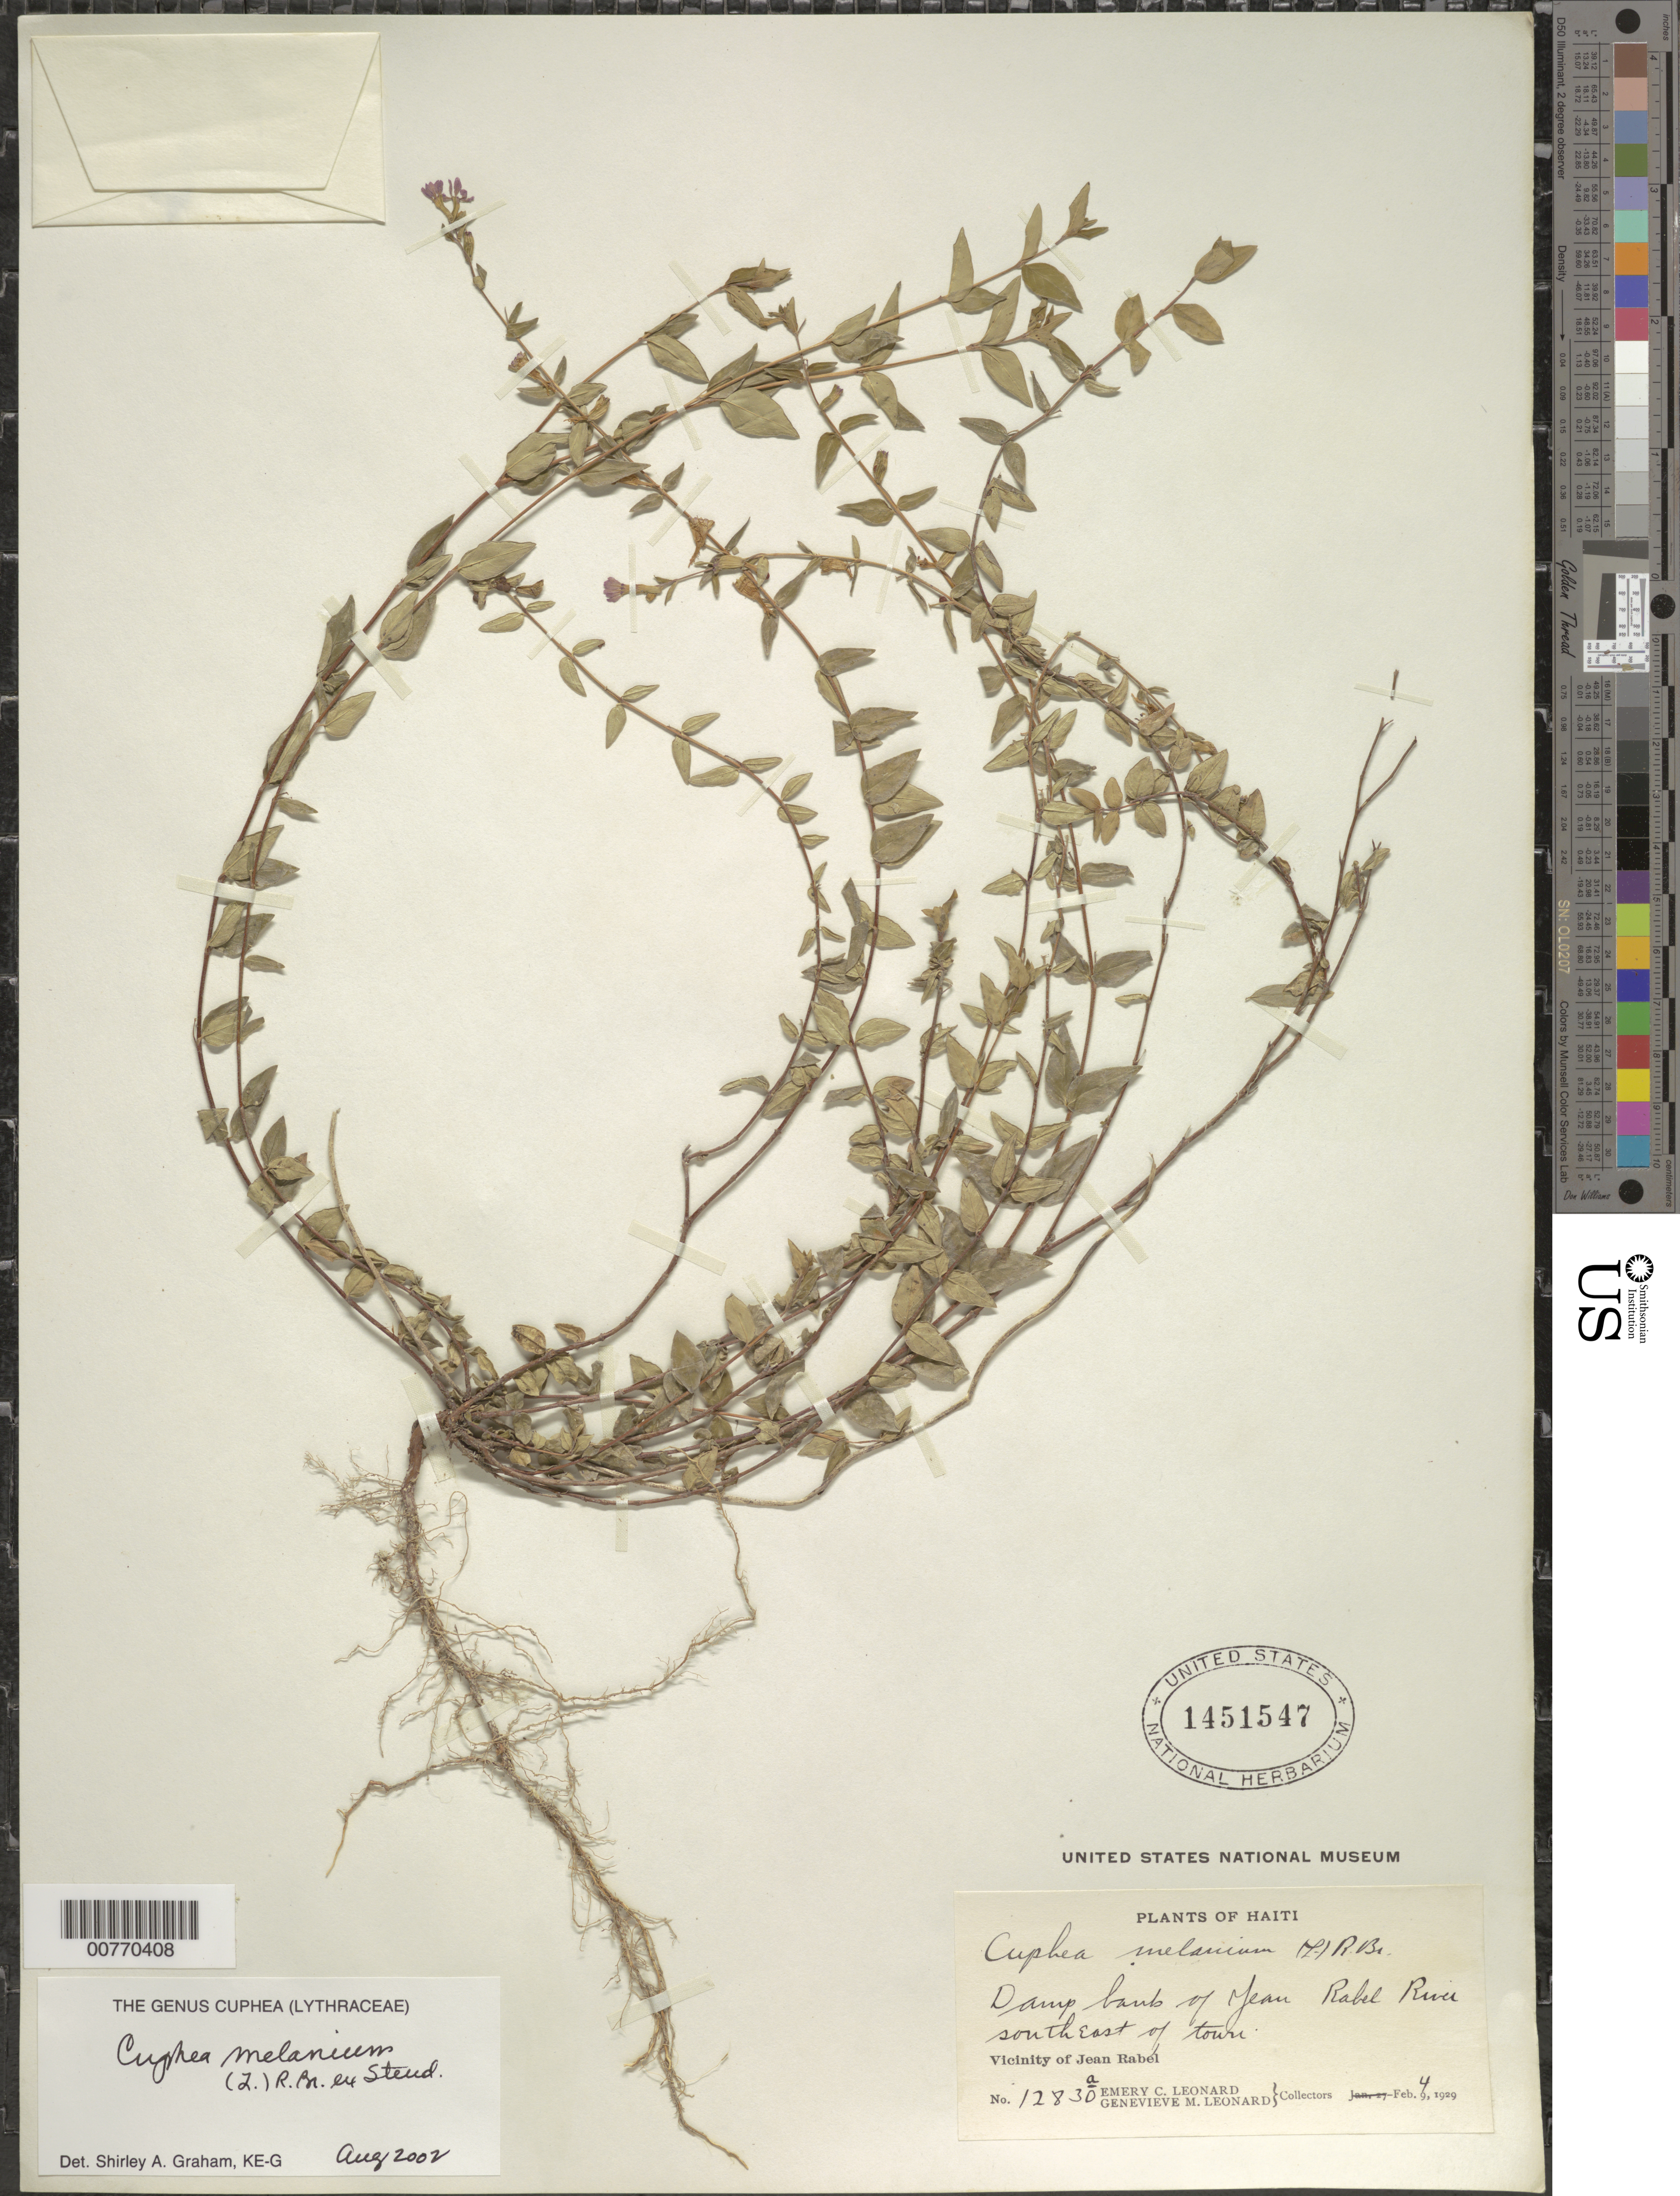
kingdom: Plantae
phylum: Tracheophyta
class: Magnoliopsida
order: Myrtales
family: Lythraceae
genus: Cuphea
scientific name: Cuphea melanium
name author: (L.) Cramer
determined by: Graham, Shirley Ann Tousch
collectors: E. C. Leonard & G. M. Leonard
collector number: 12830a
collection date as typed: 04 Feb 1929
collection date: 1929-02-04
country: Haiti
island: Hispaniola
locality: Vicinity of Jean Rabel, Jean Rabel River, southeast of town.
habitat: Damp bank of river.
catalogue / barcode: US 1451547